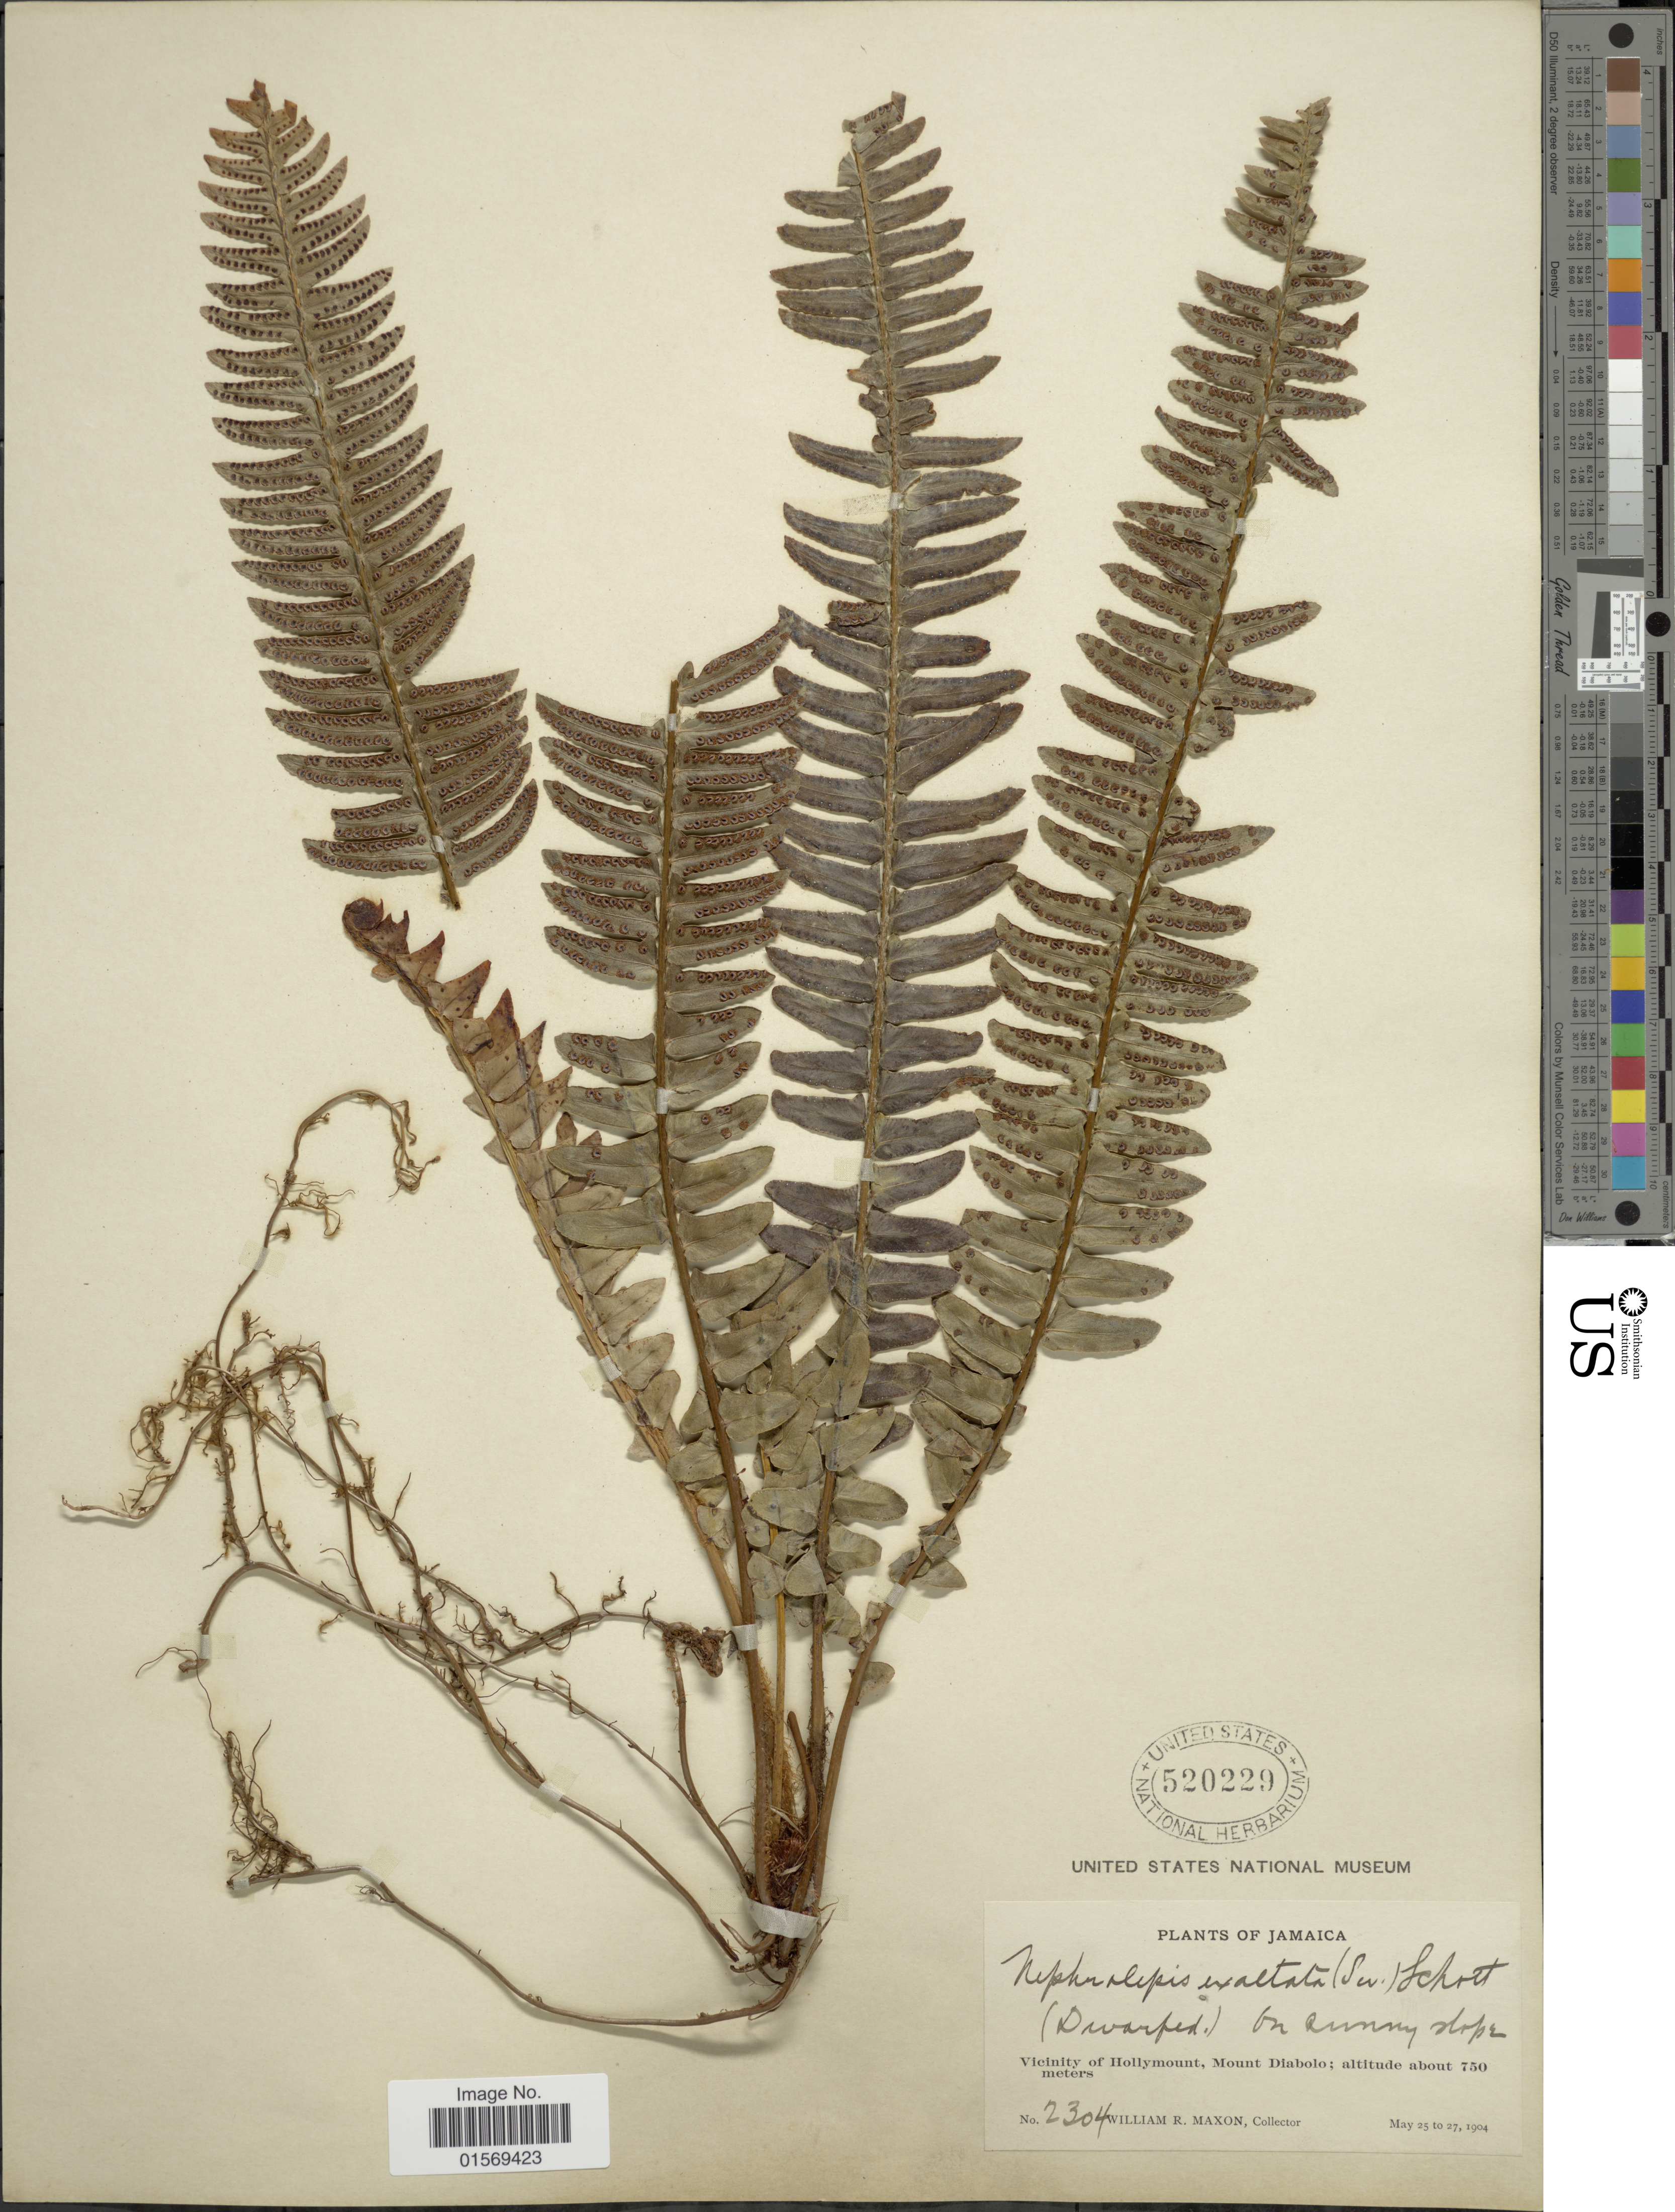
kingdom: Plantae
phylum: Tracheophyta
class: Polypodiopsida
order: Polypodiales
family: Nephrolepidaceae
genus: Nephrolepis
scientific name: Nephrolepis exaltata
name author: (L.) Schott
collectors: W. R. Maxon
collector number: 2304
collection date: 1904-05-25/1904-05-27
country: Jamaica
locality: Vicinity of Hollymount, Mount Diablo.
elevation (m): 750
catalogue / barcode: US 520229